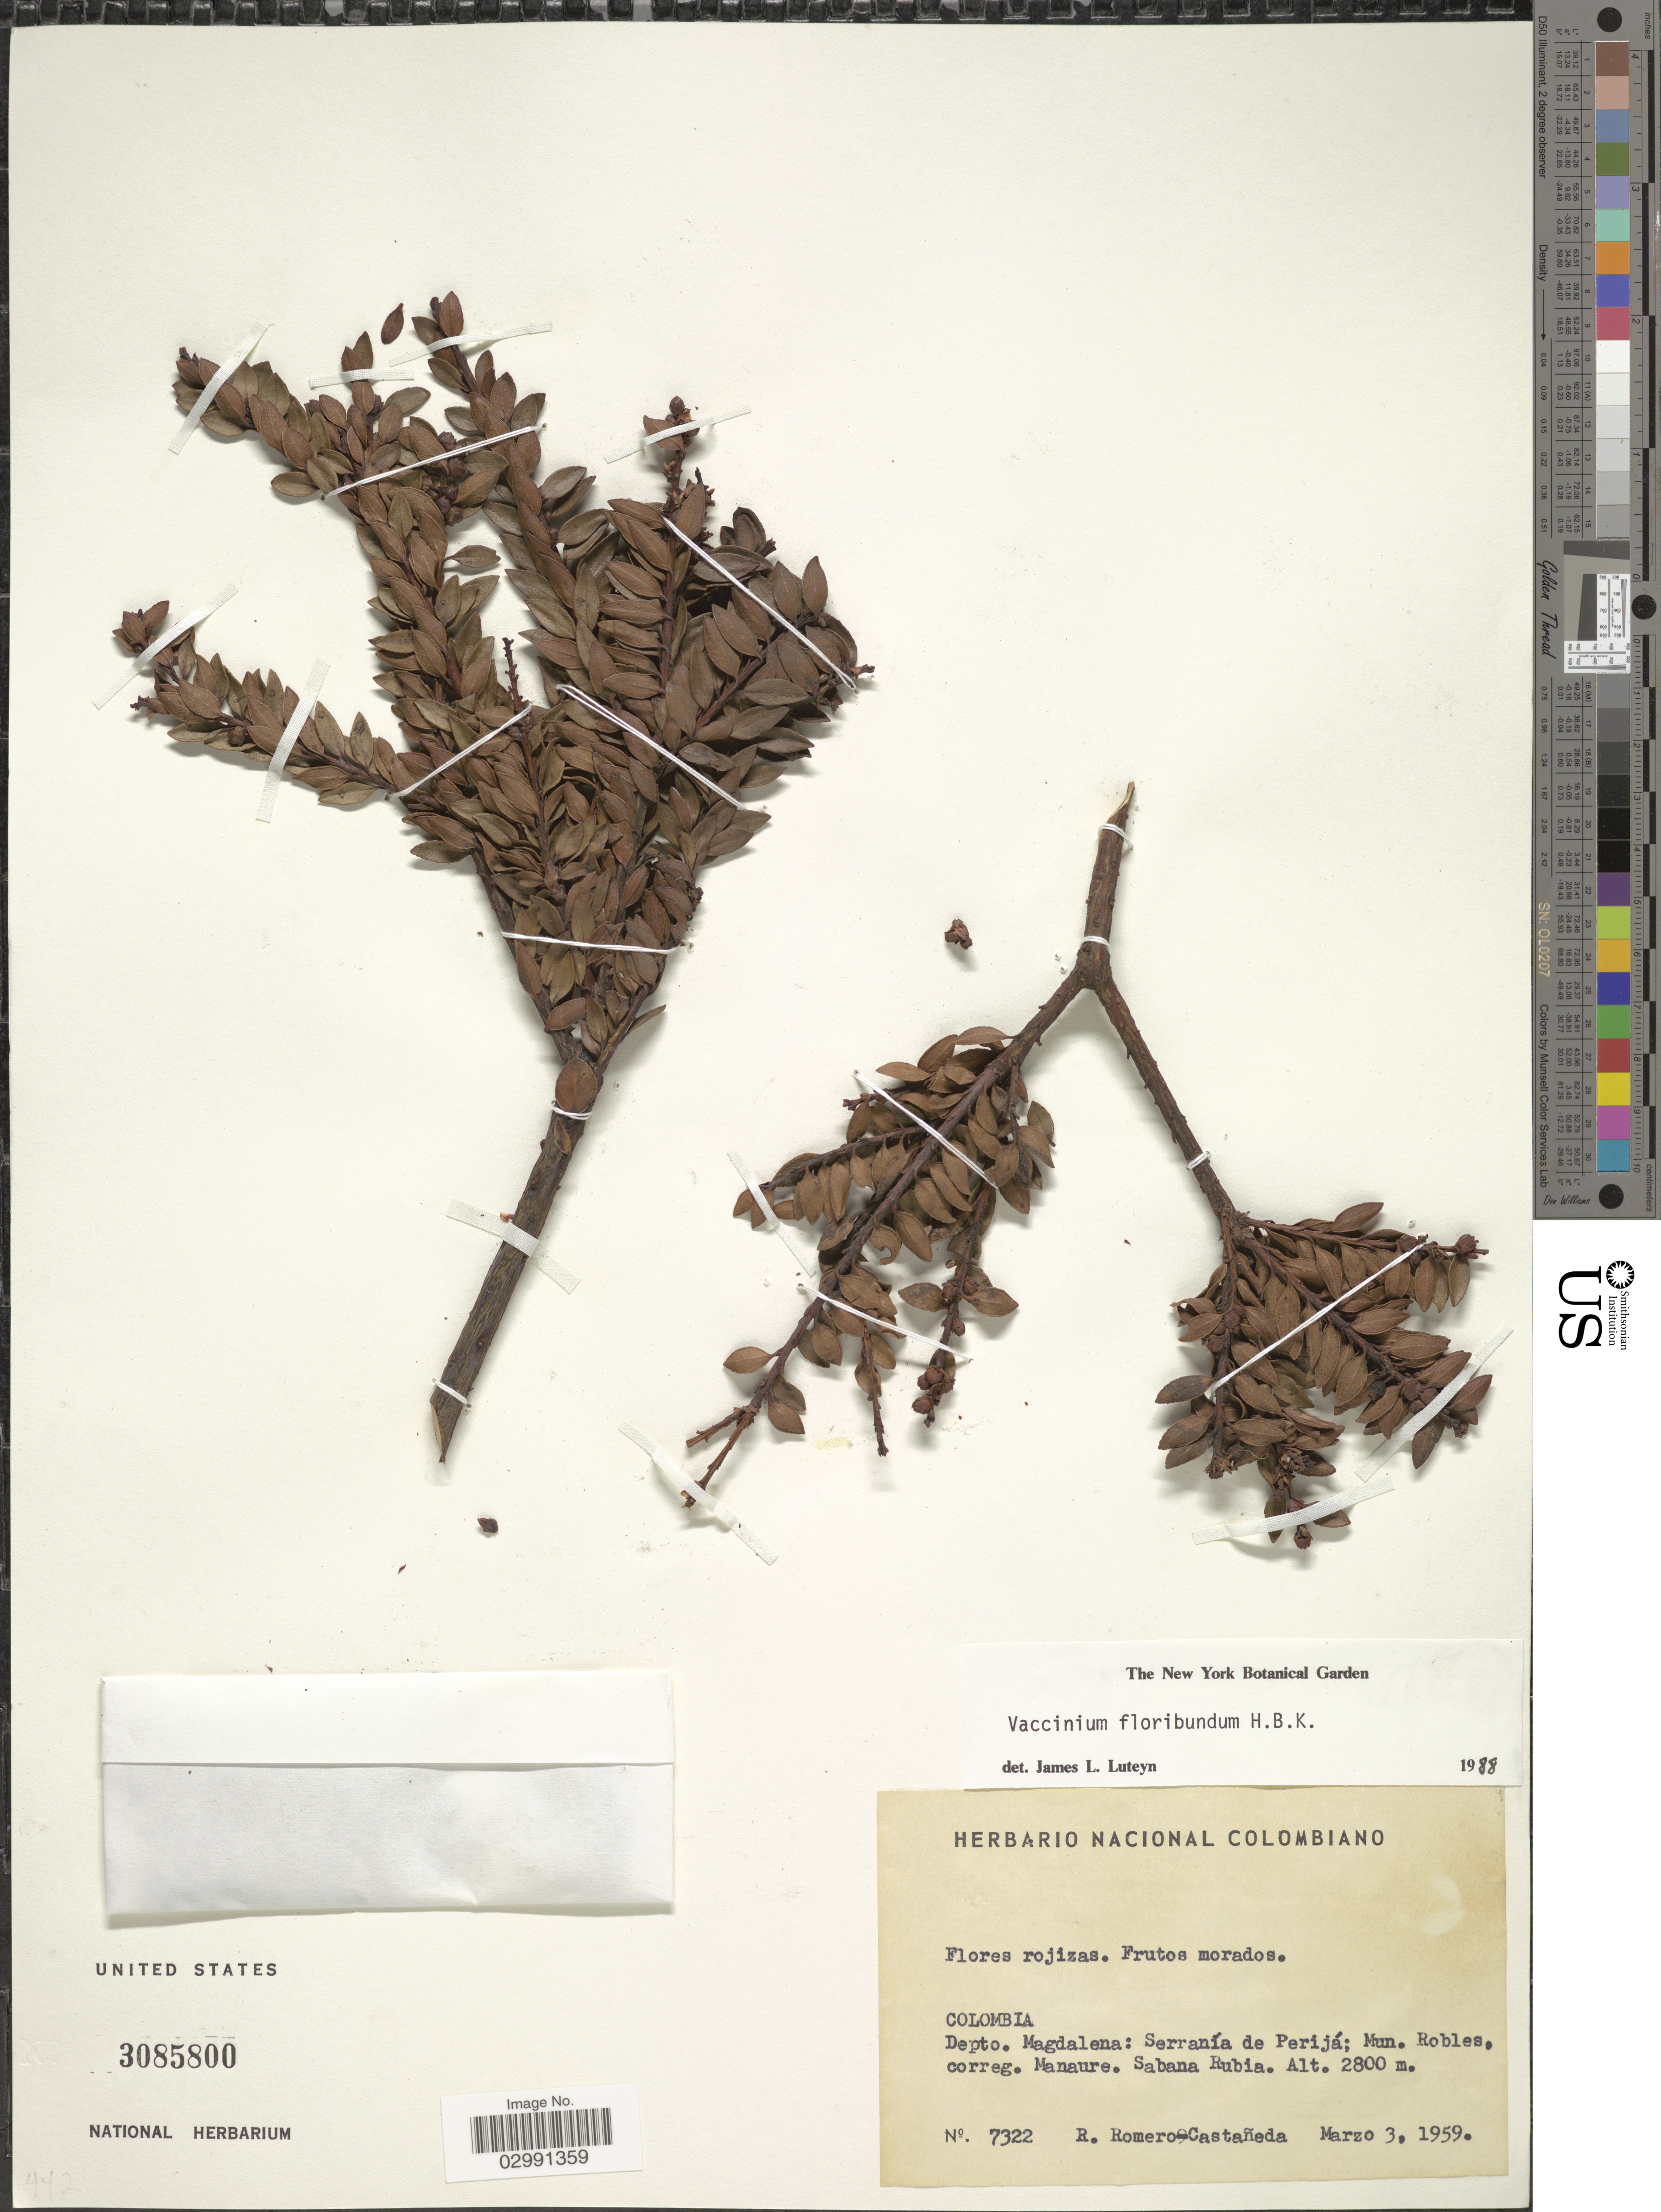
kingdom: Plantae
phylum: Tracheophyta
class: Magnoliopsida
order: Ericales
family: Ericaceae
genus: Vaccinium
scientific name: Vaccinium floribundum var. floribundum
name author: Kunth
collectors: R. Romero Castañeda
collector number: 7322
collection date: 1959-03-03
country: Colombia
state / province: Magdalena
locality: Depto. Magdalena: Serranía de Perijá; Mun. Robles, correg. Manaure. Sabana Rubia.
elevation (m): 2800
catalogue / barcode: US 3085800